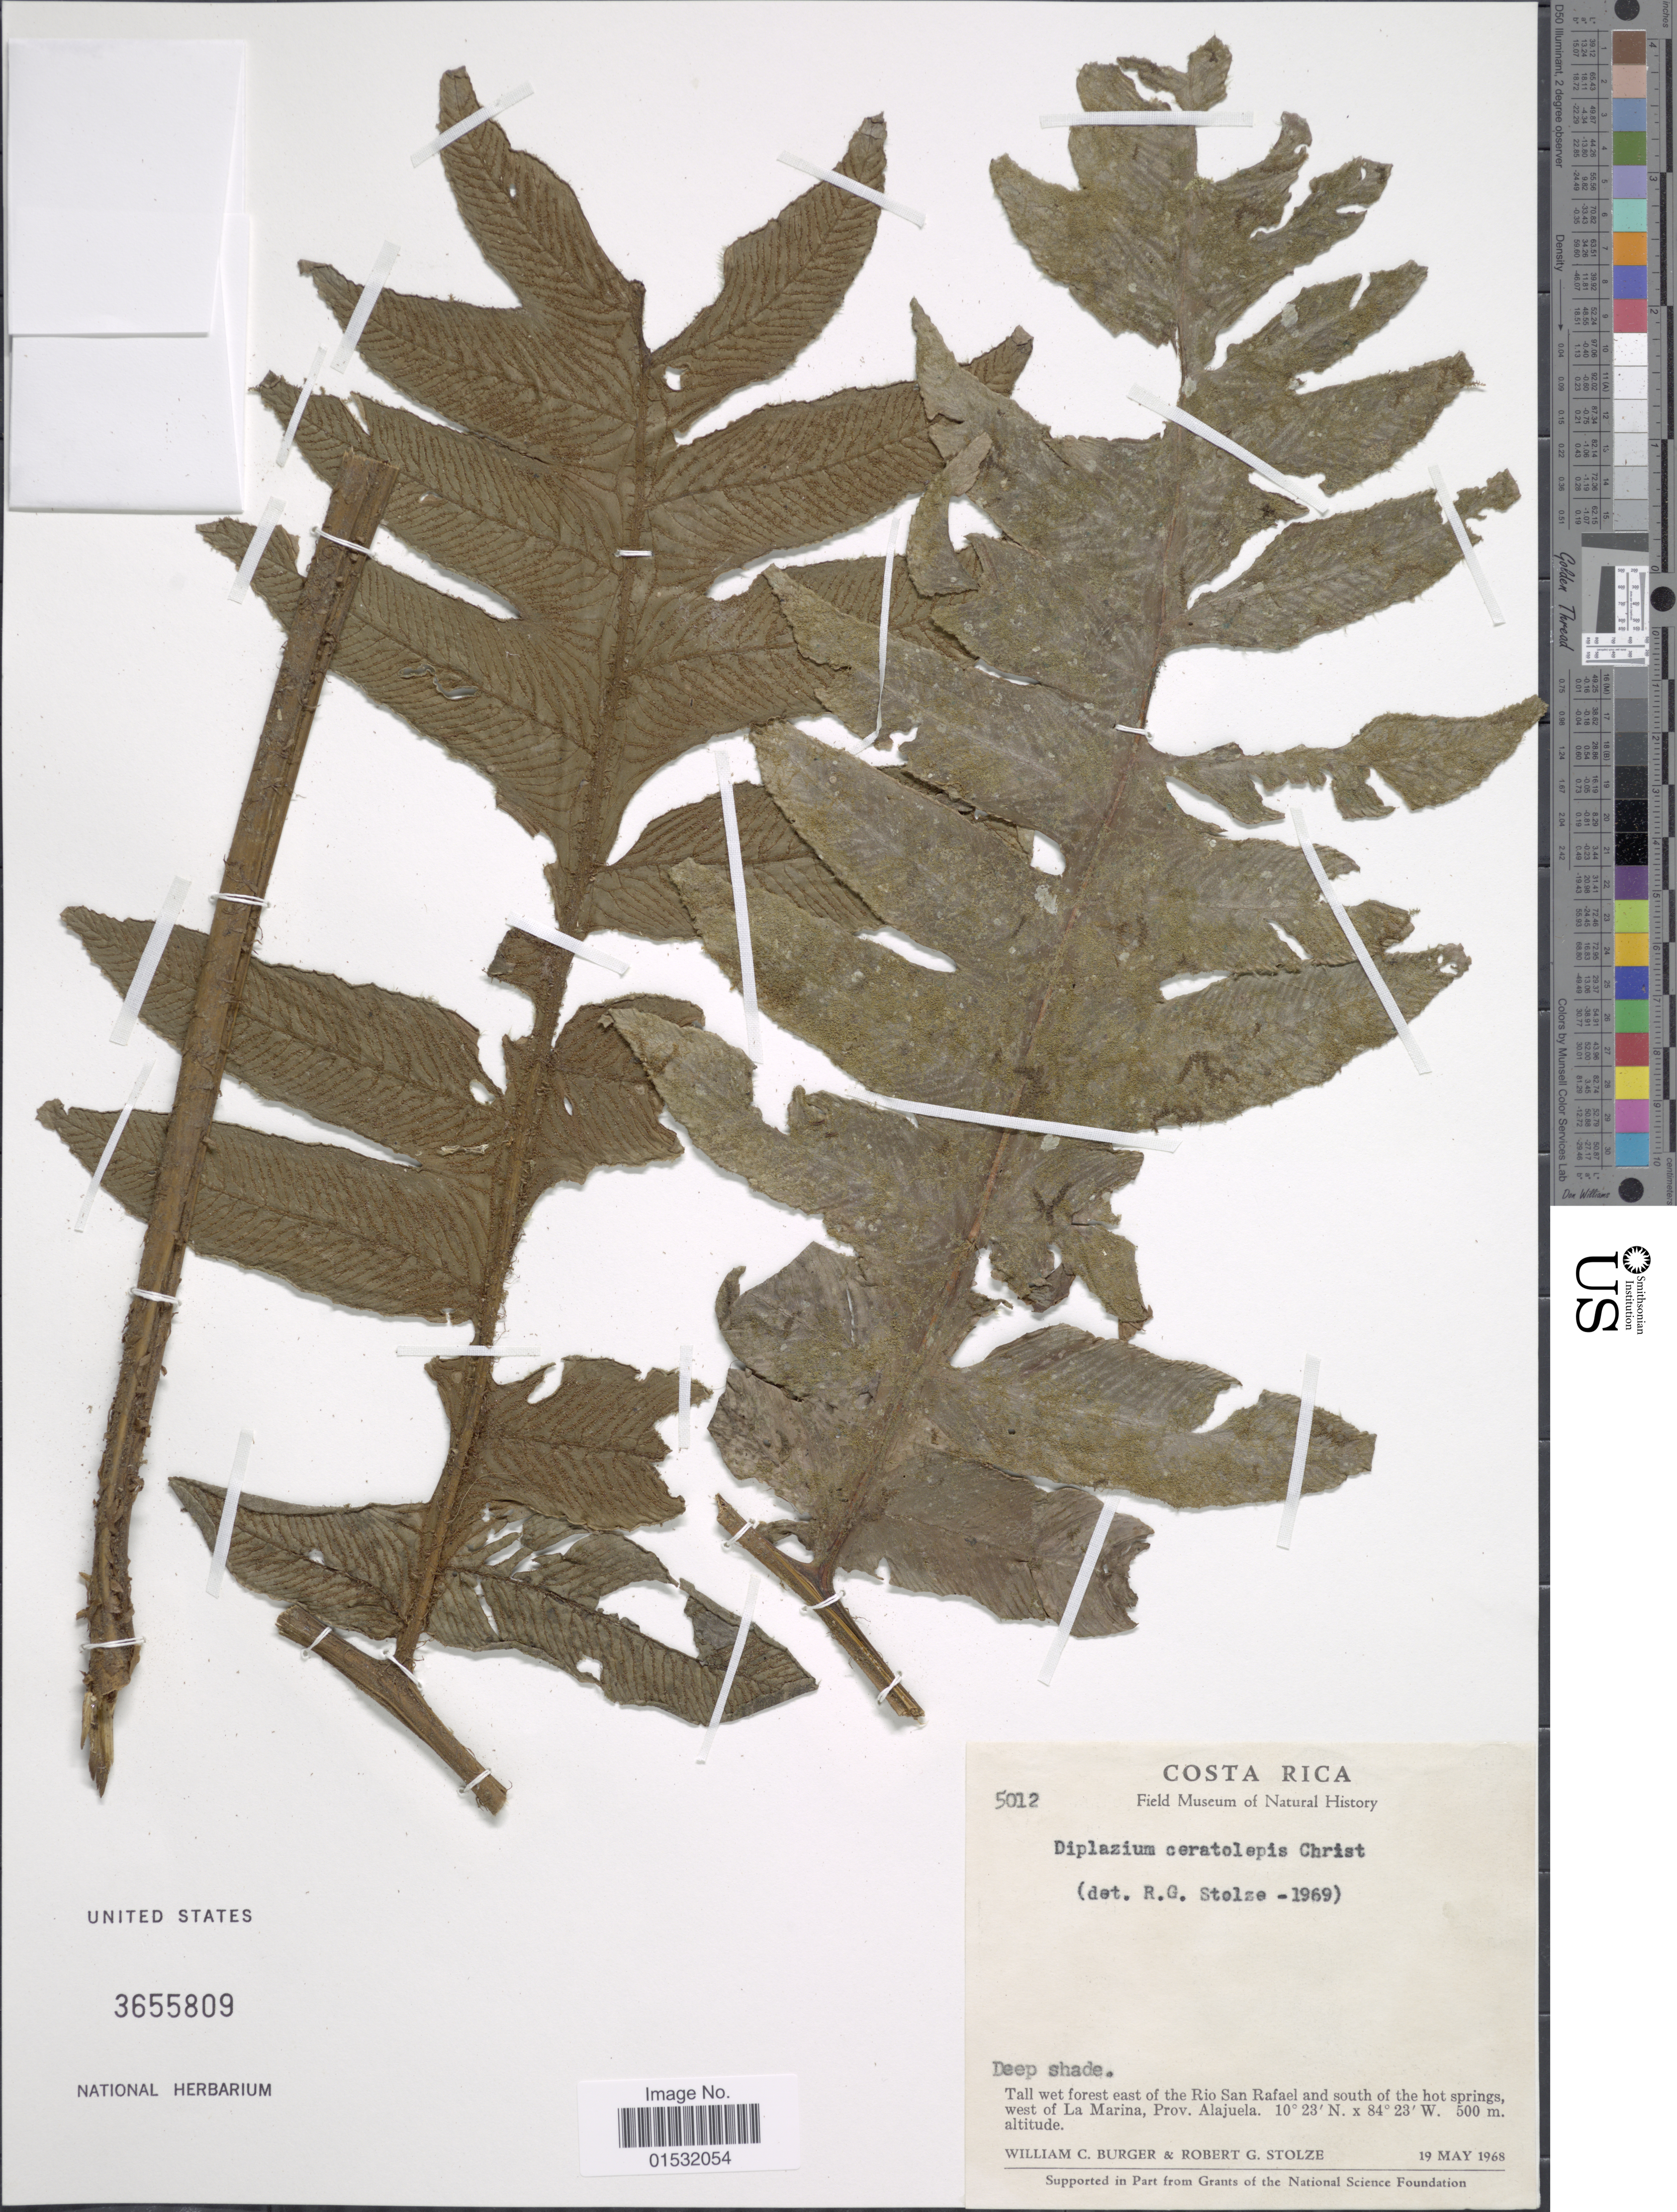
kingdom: Plantae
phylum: Tracheophyta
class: Polypodiopsida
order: Polypodiales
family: Athyriaceae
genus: Diplazium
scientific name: Diplazium sp.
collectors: W. Burger & R. G. Stolze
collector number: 5012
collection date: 1968-05-19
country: Costa Rica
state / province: Alajuela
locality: Tall west forest east of the Rio San Rafael and south of the hot springs, west of La Marina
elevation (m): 500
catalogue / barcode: US 3655809